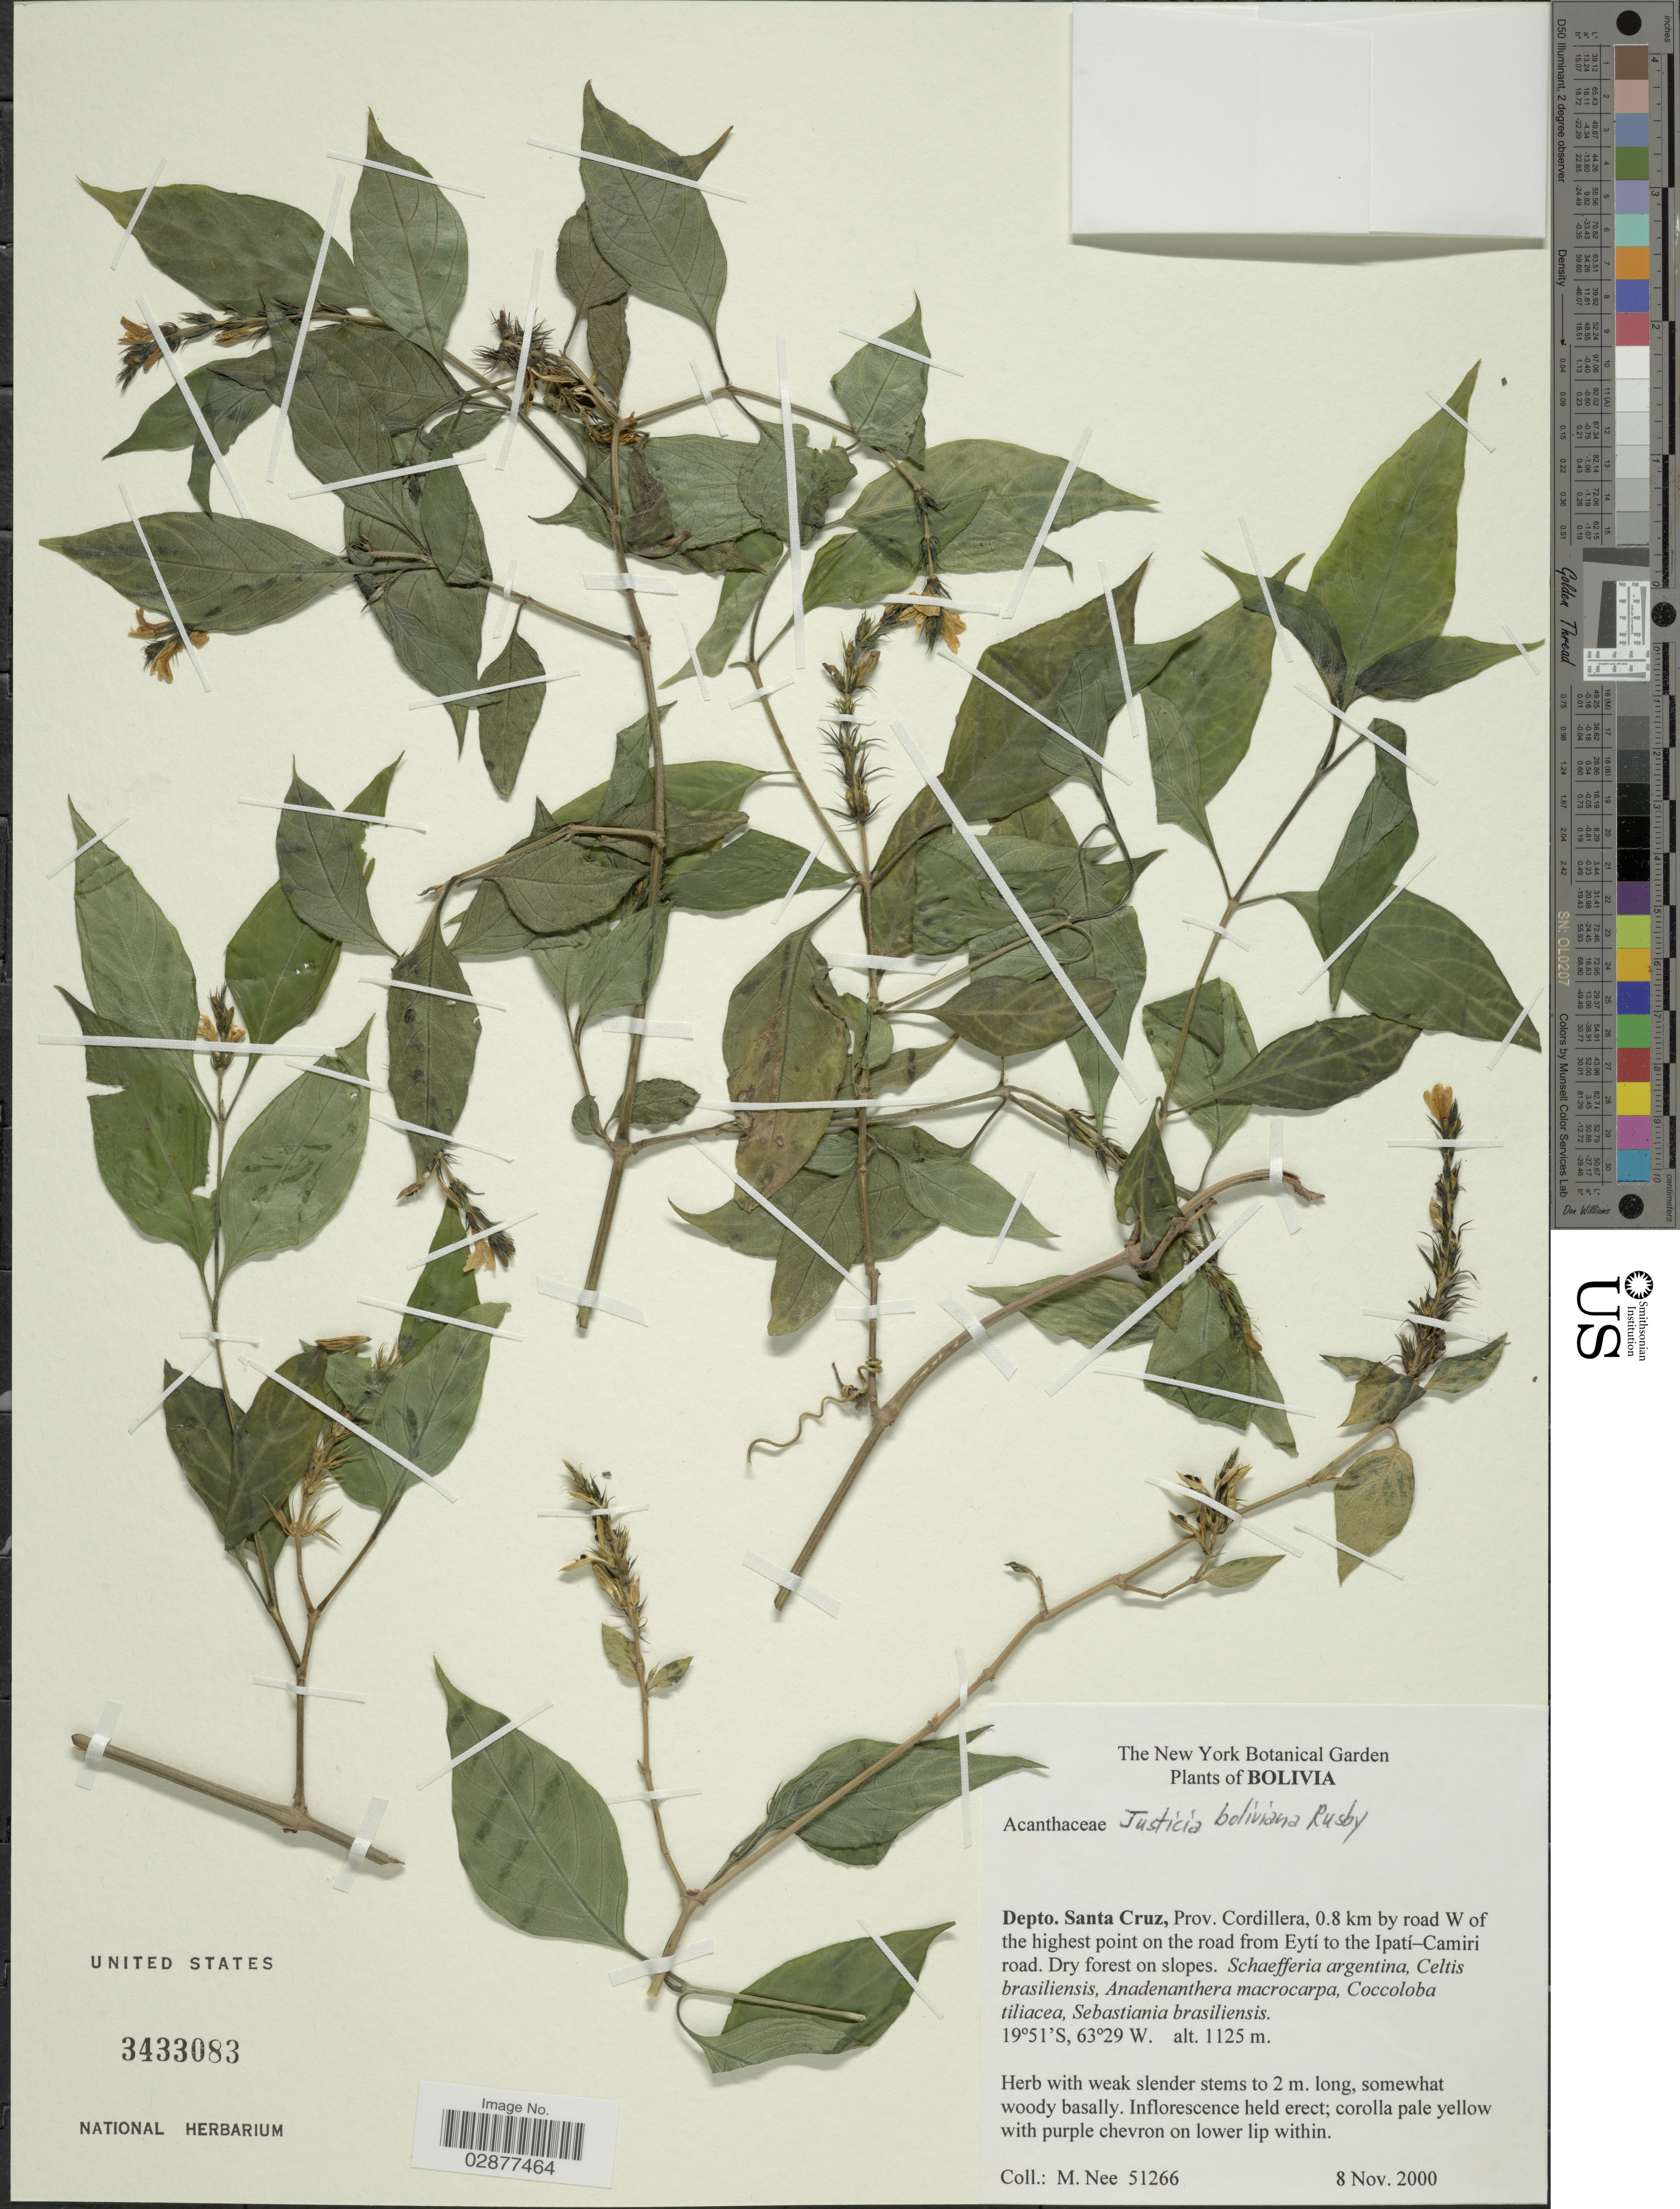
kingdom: Plantae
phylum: Tracheophyta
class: Magnoliopsida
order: Lamiales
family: Acanthaceae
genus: Justicia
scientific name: Justicia boliviana subsp. subintegrifolia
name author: (Rusby) Wassh. & J.R.I. Wood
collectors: M. Nee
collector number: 51266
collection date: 2000-11-08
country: Bolivia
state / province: Santa Cruz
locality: Depto. Santa Cruz, Prov. Cordillera, 0.8 km by road W of the highest point on the road from Eytí to the Ipatí-Camiri road.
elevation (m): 1125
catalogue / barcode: US 3433083